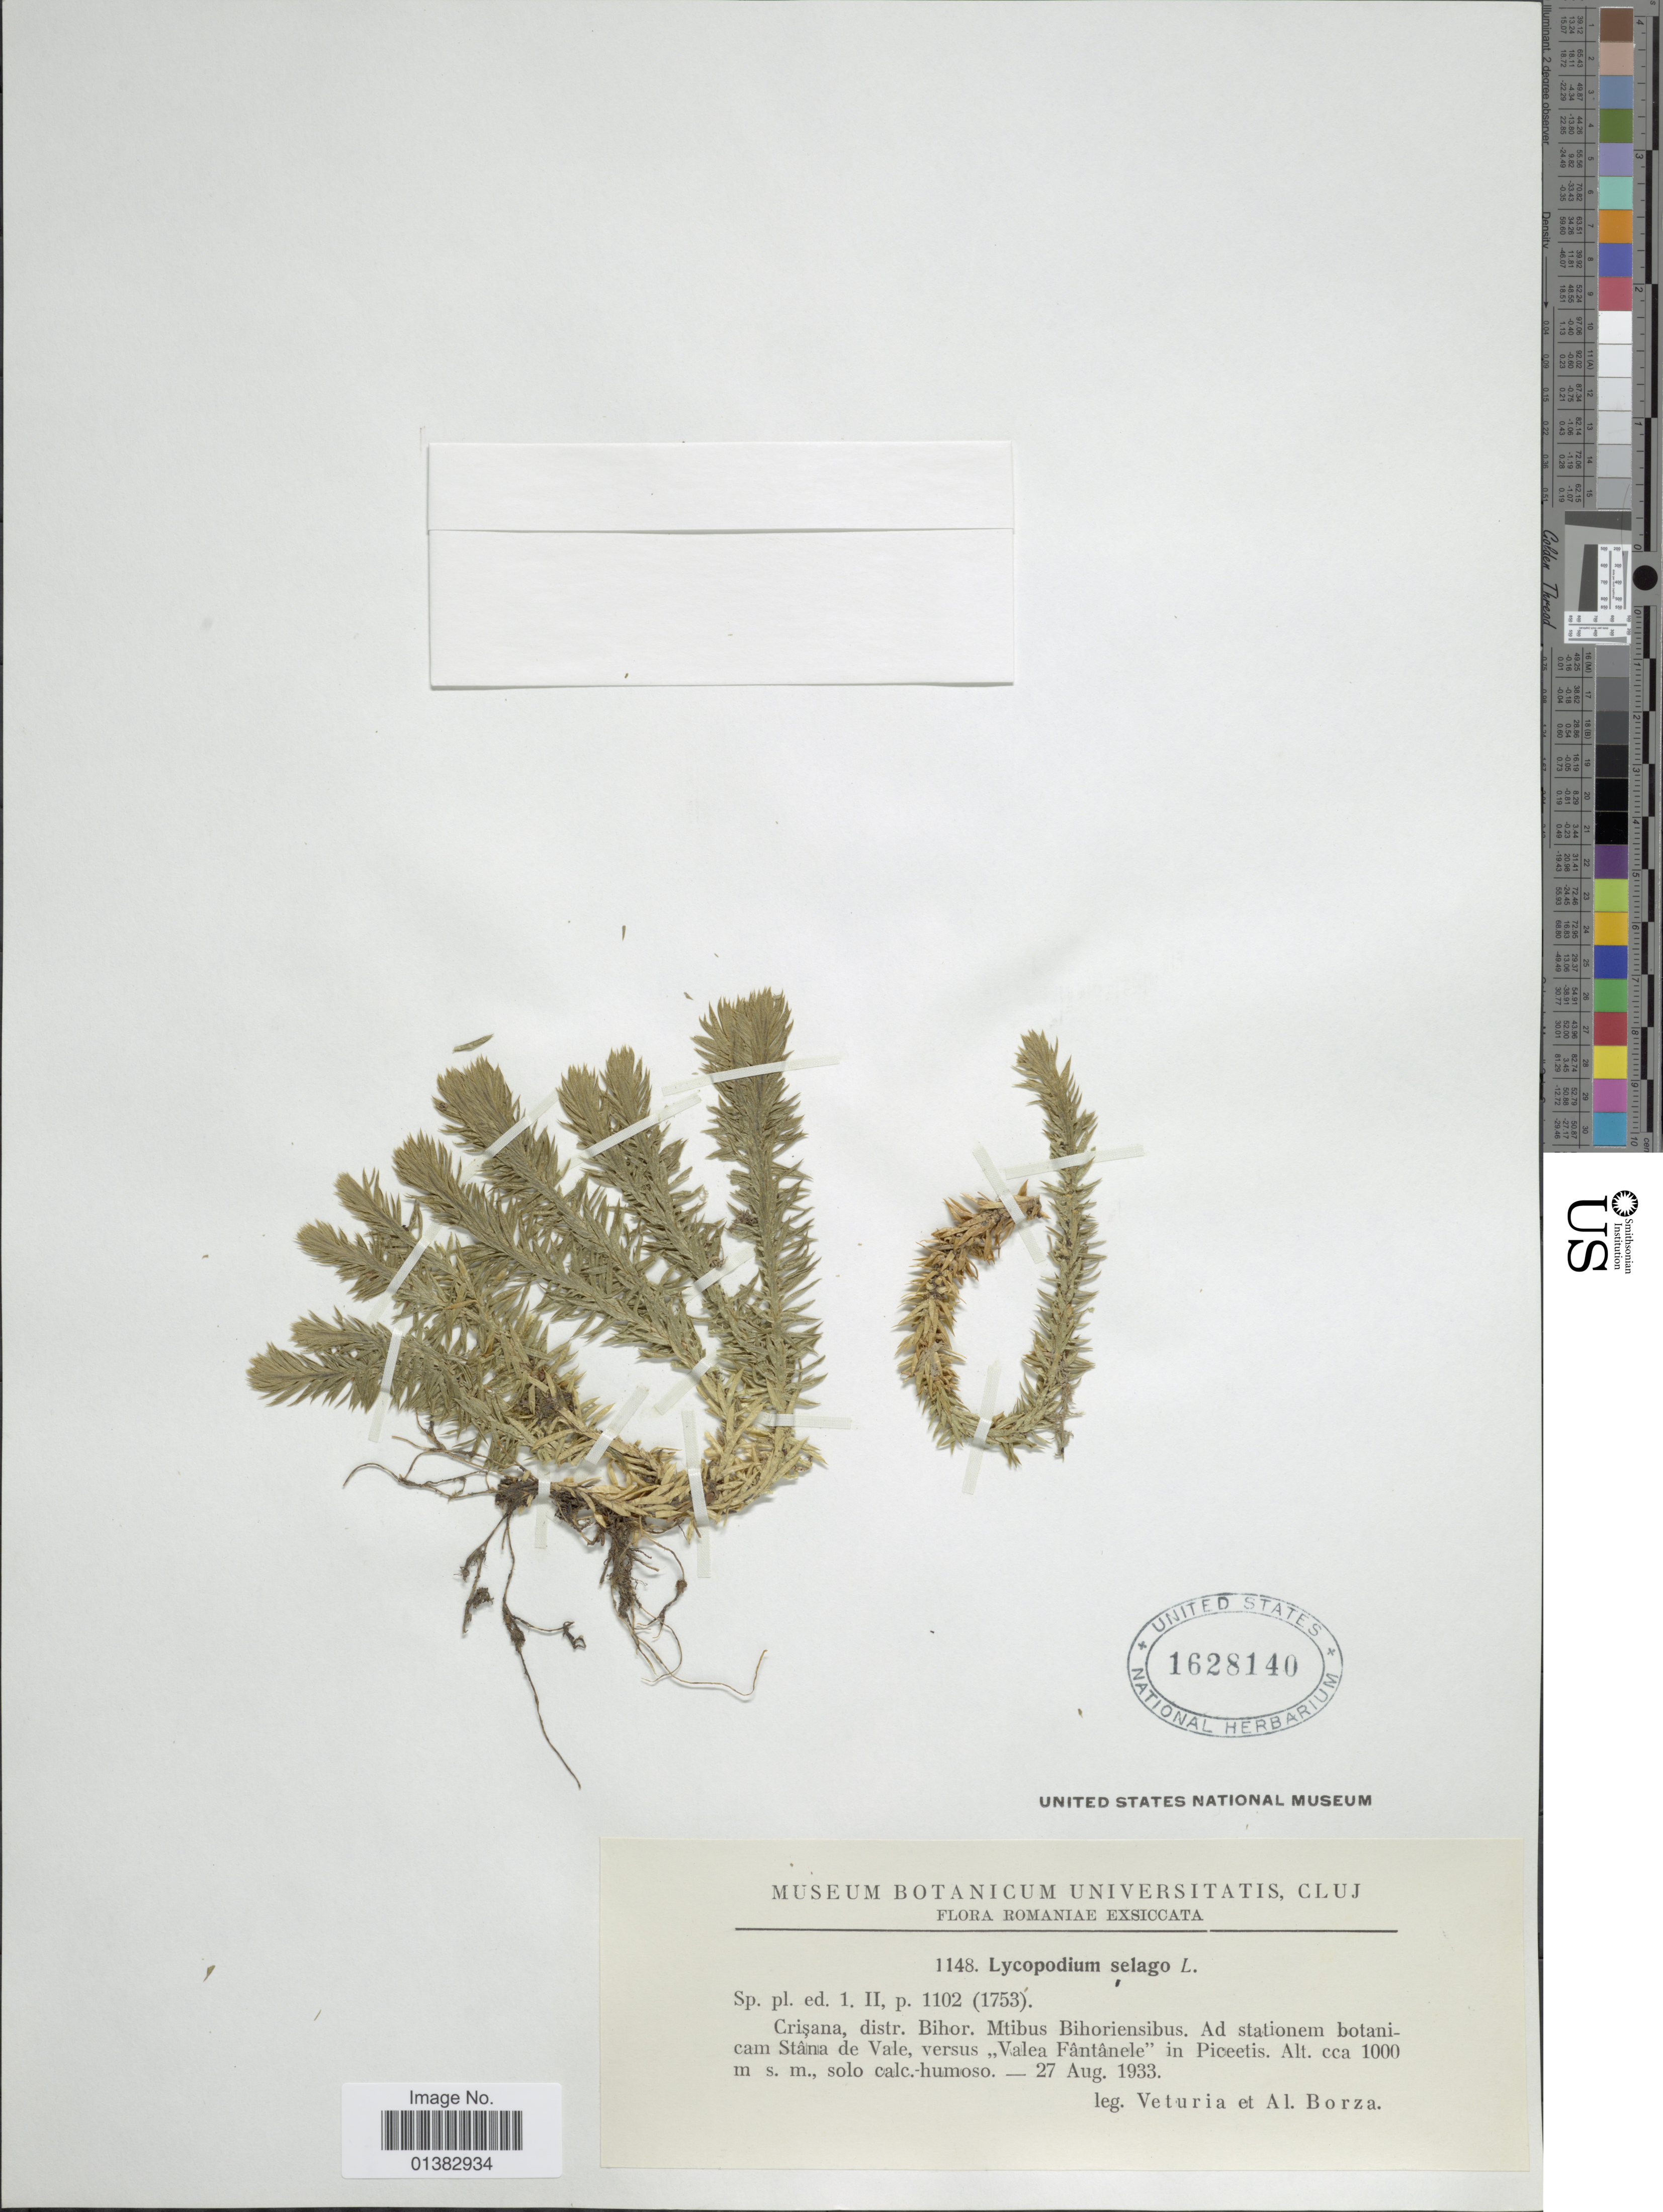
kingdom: Plantae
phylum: Tracheophyta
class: Lycopodiopsida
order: Lycopodiales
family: Lycopodiaceae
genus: Huperzia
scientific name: Huperzia selago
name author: (L.) Bernh. ex Schrank & Mart.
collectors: V. Borza & A. Borza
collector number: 1148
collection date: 1933-08-27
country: Romania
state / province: Bihor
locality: Crişana. Mtibus Bihoriensibus. Ad stationem botanicam Stâna de Vale, versus "Valea Fântânele" in Piceetis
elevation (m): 1000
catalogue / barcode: US 1628140